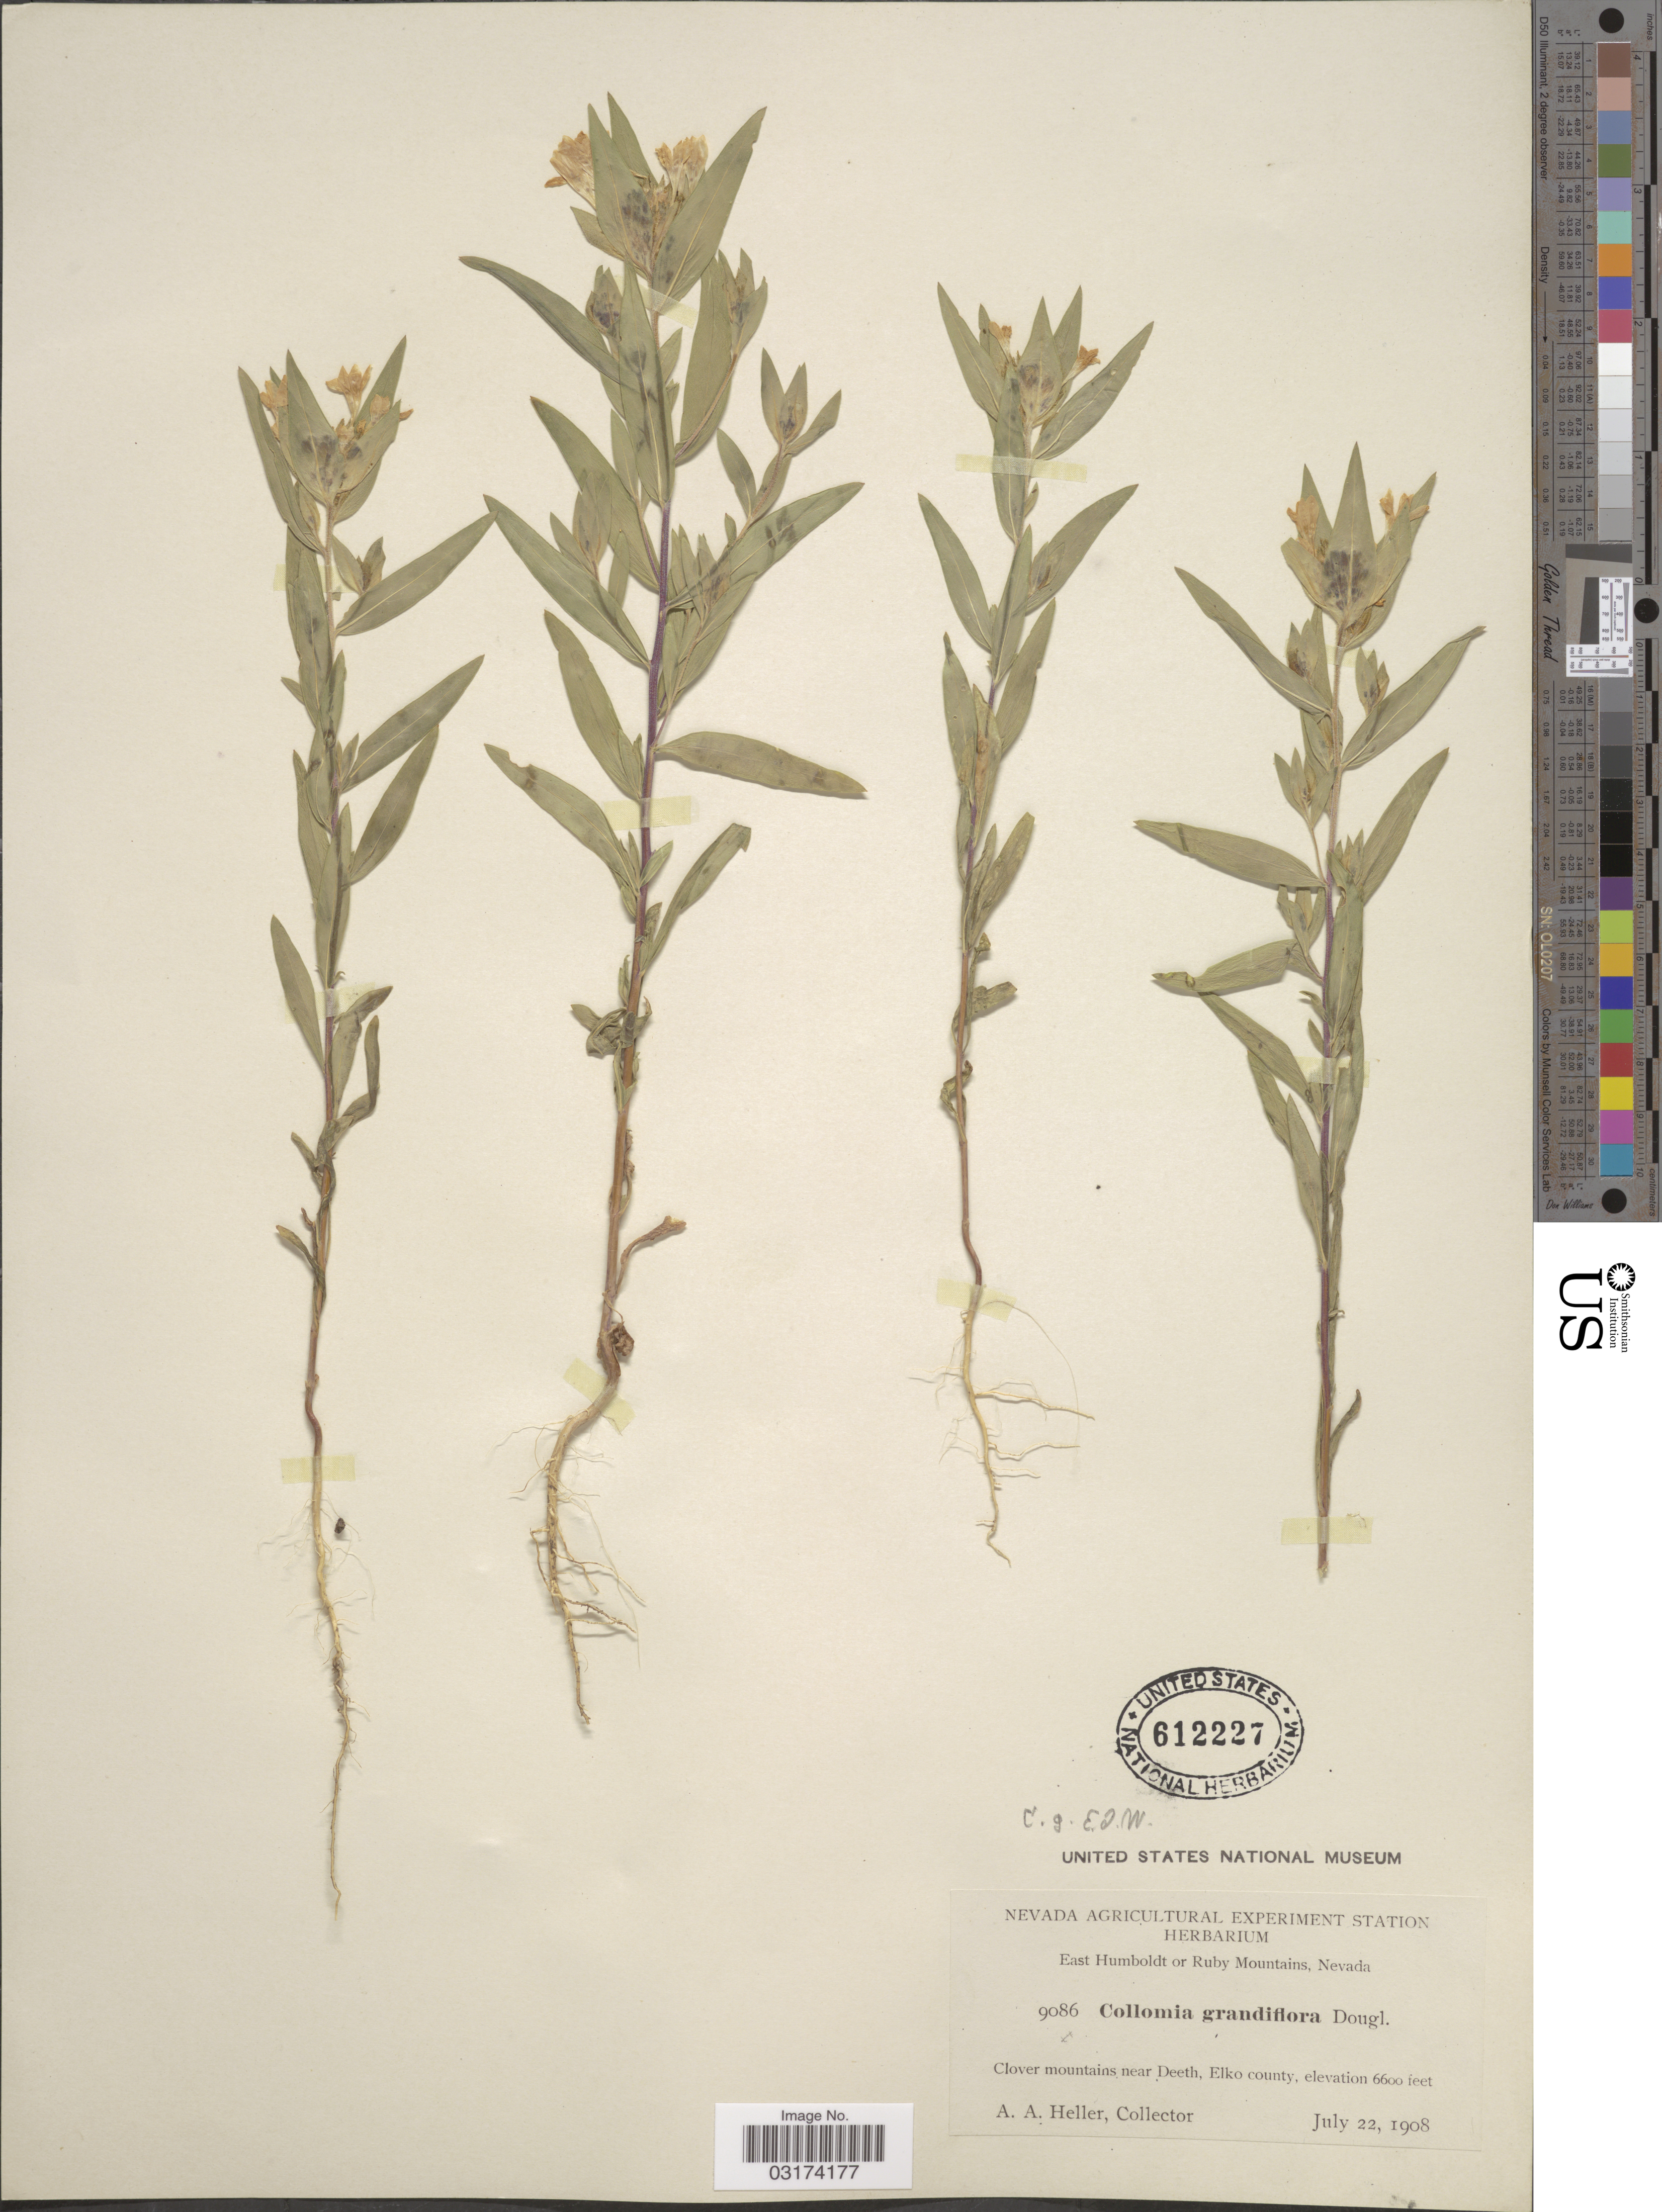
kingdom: Plantae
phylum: Tracheophyta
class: Magnoliopsida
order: Ericales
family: Polemoniaceae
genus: Collomia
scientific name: Collomia grandiflora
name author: Douglas ex Lindl.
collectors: A. A. Heller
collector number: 9086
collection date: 1908-07-22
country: United States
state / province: Nevada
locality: East Humboldt or Ruby Mountains, Nevada. Clover mountains near Deeth, Elko county.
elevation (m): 2012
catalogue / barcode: US 612227